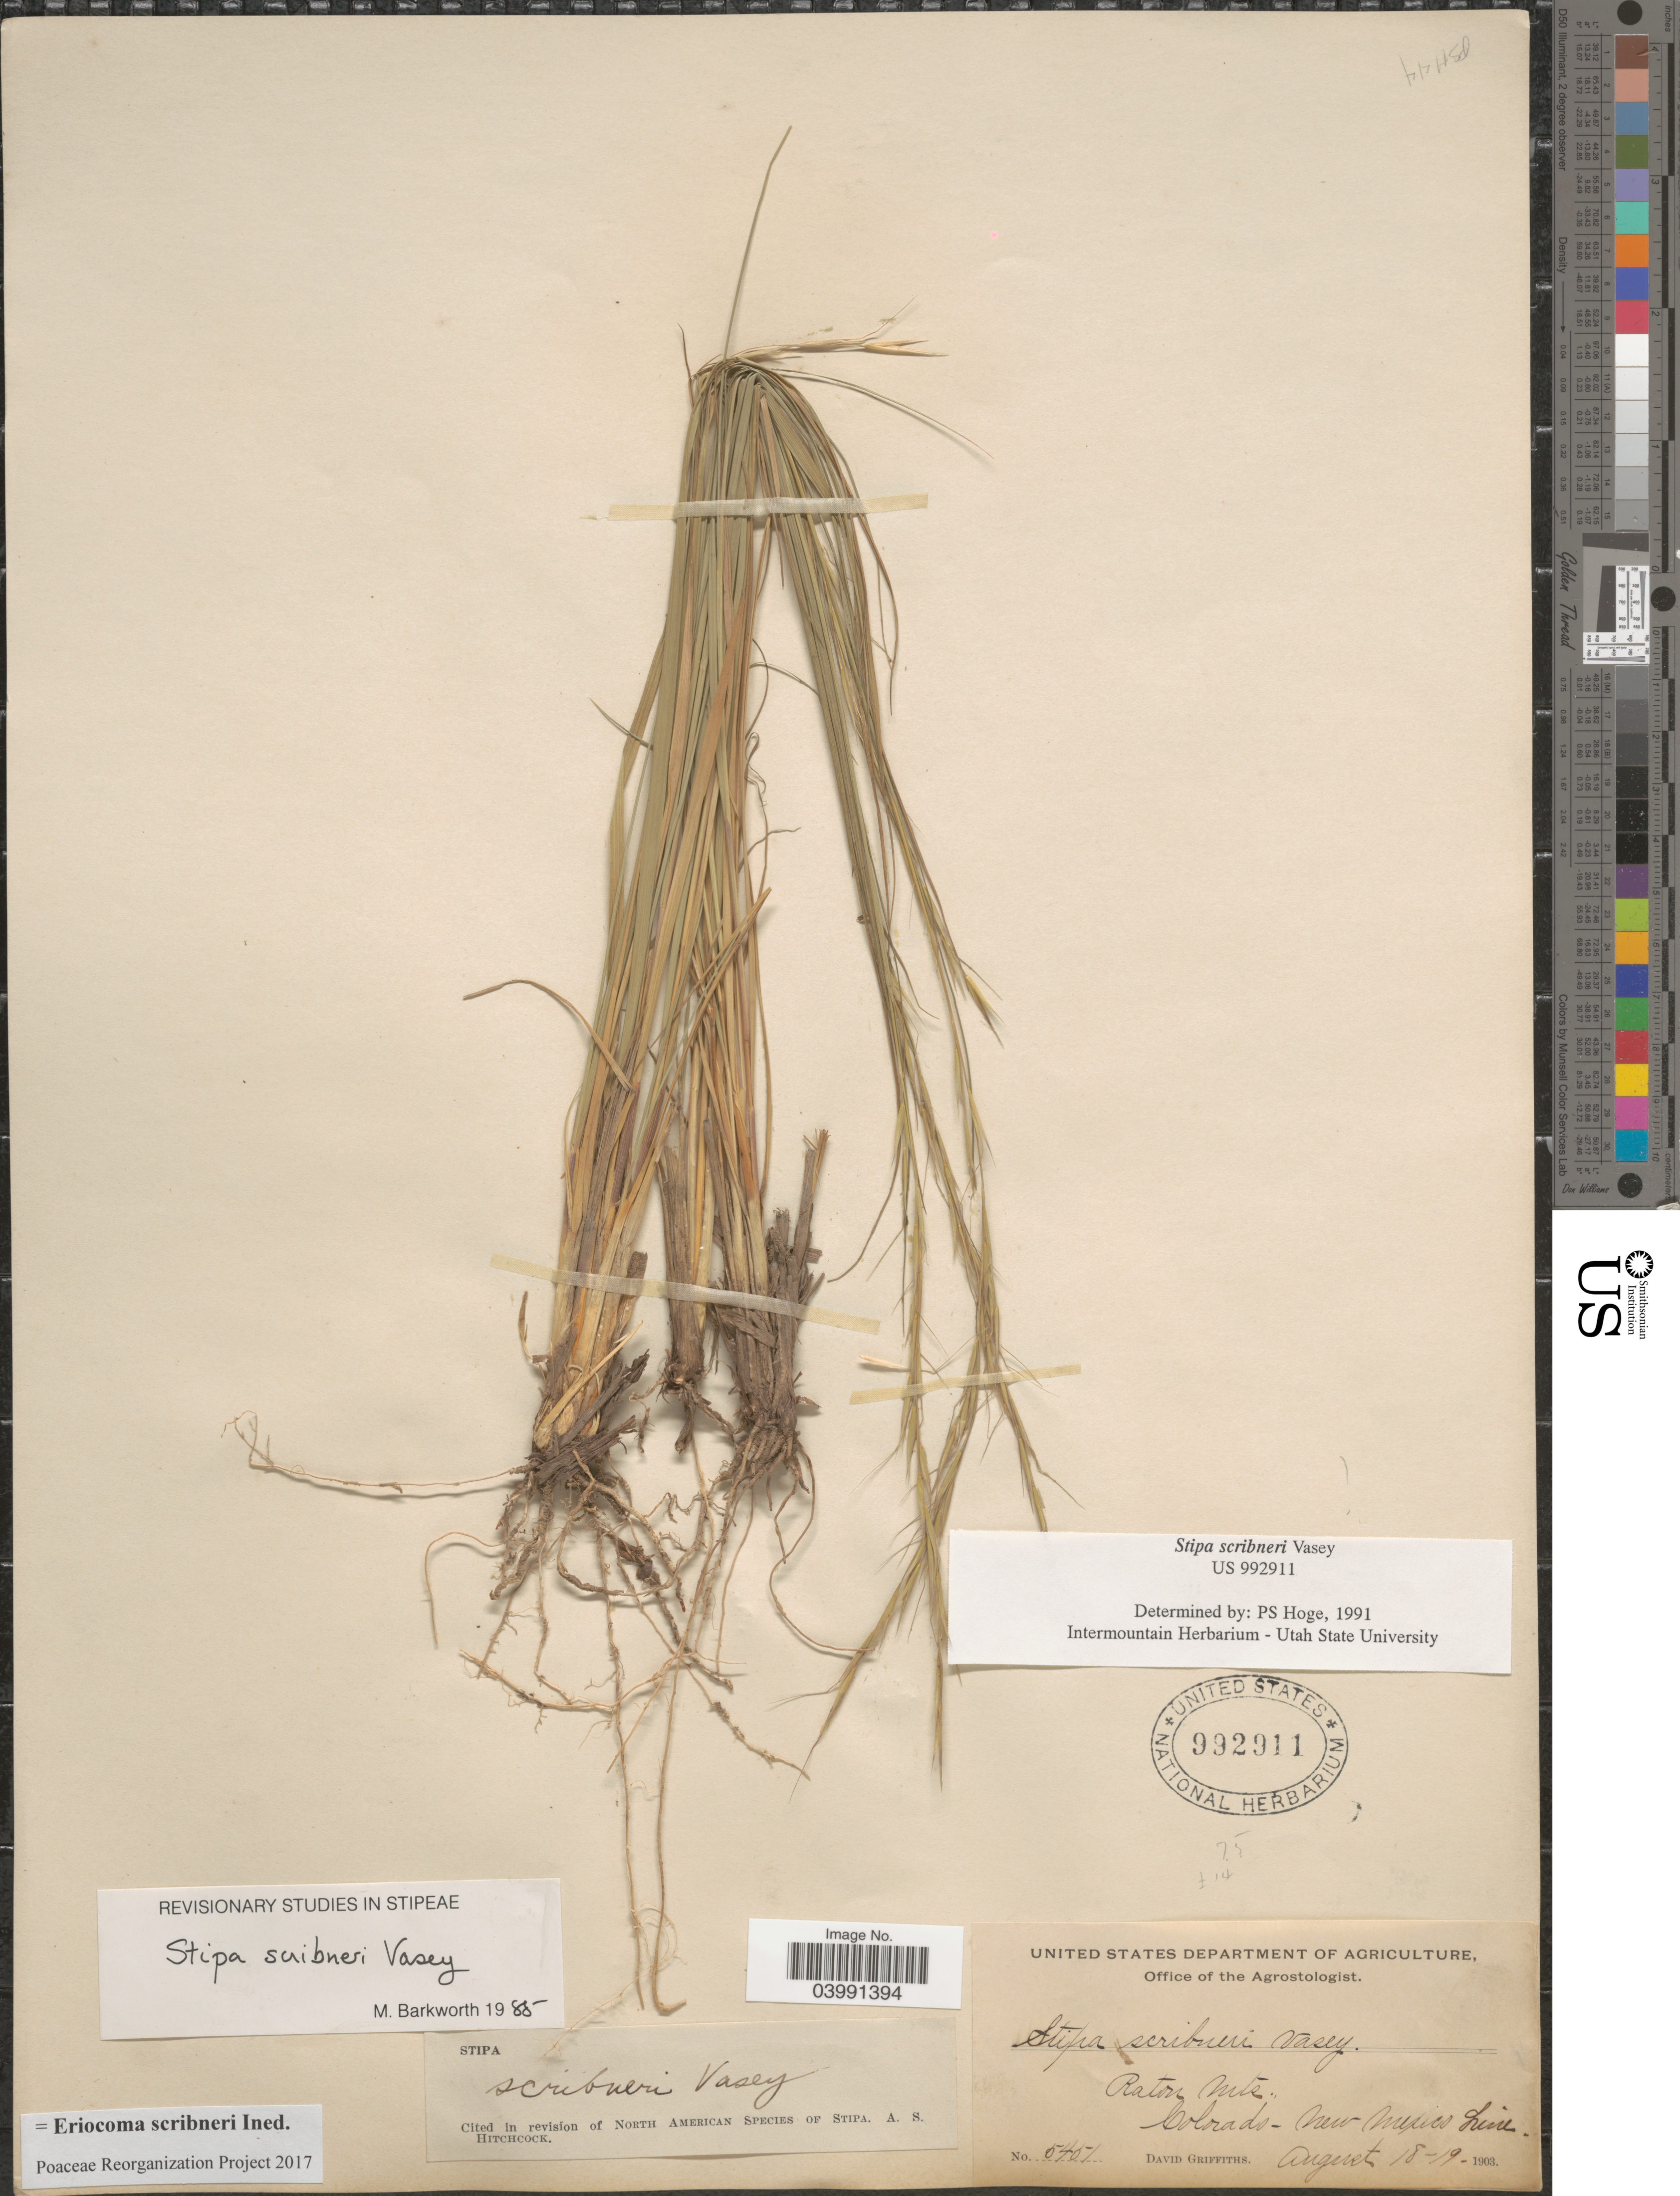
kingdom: Plantae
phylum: Tracheophyta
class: Liliopsida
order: Poales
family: Poaceae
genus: Eriocoma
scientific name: Eriocoma scribneri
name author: (Vasey) Romasch.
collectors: D. Griffiths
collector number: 5451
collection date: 1903-08-18/1903-08-19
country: United States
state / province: Colorado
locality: Raton Mts. Colorado - New Mexico Line.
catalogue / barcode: US 992911